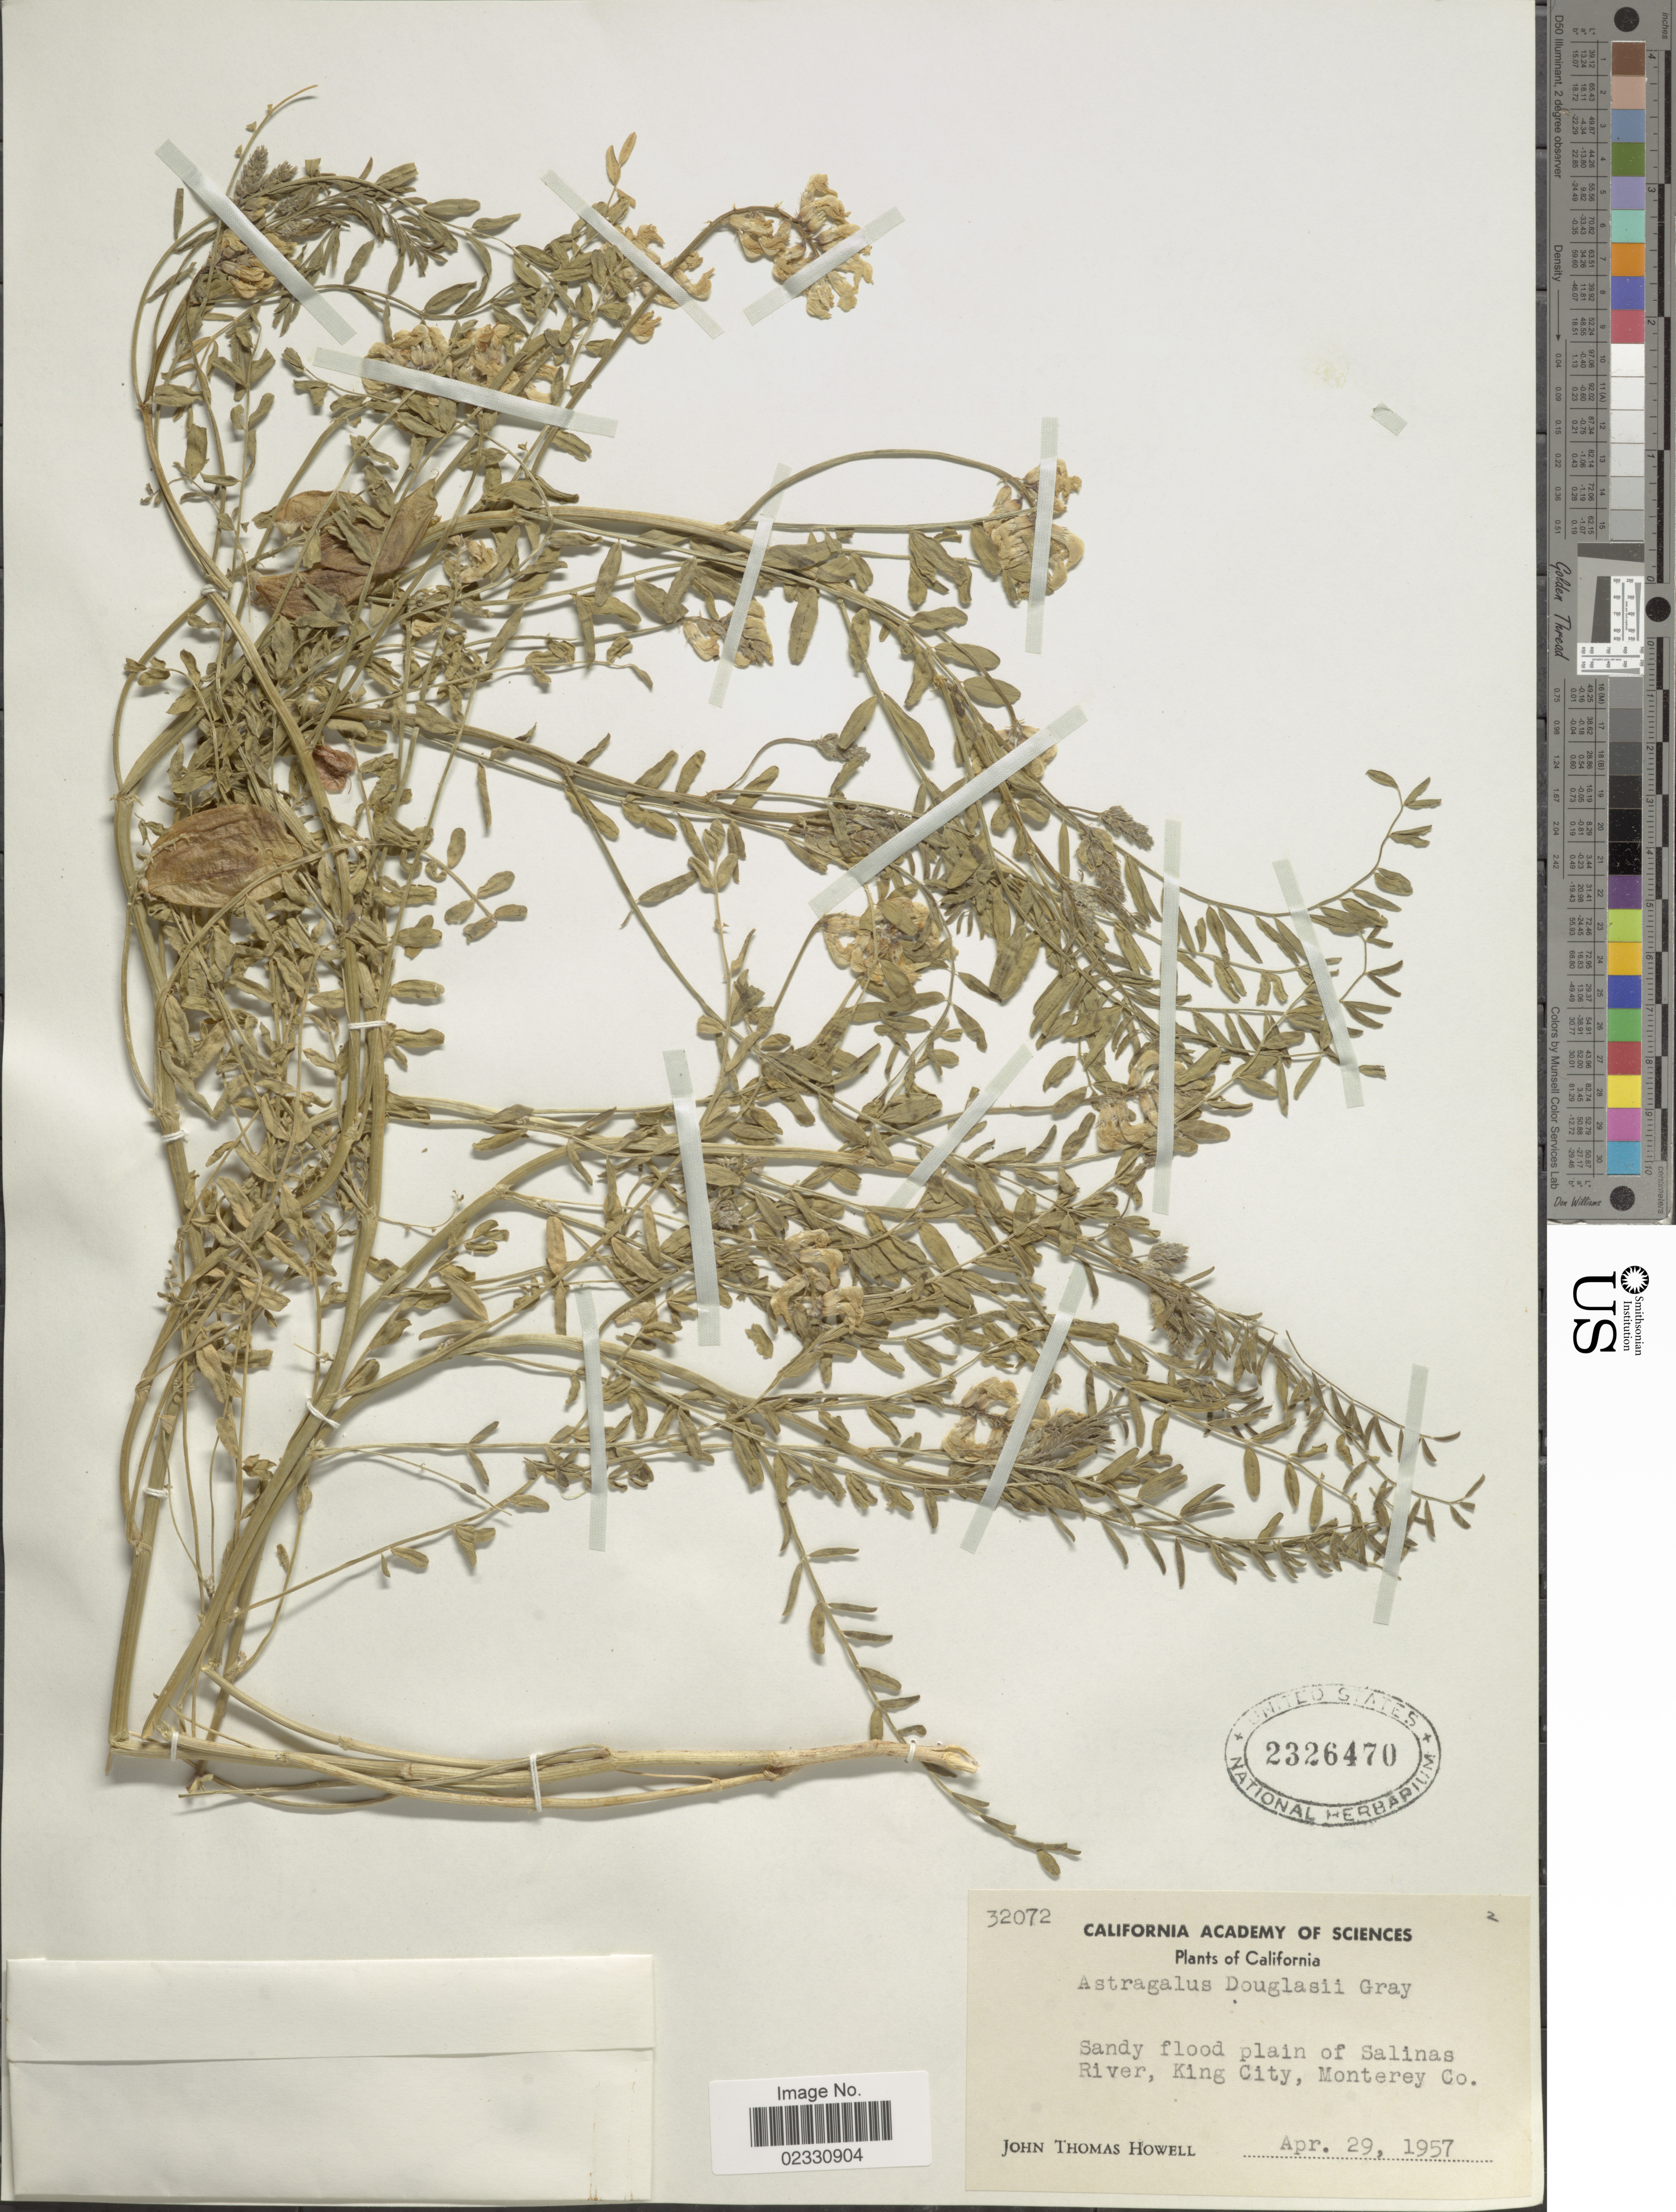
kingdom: Plantae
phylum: Tracheophyta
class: Magnoliopsida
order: Fabales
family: Fabaceae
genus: Astragalus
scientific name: Astragalus douglasii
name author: (Torr. & A. Gray) A. Gray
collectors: J. T. Howell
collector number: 32072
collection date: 1957-04-29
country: United States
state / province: California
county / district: Monterey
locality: Sandy flood plain of Salinas River, King City, Monterey Co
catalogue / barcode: US 2326470